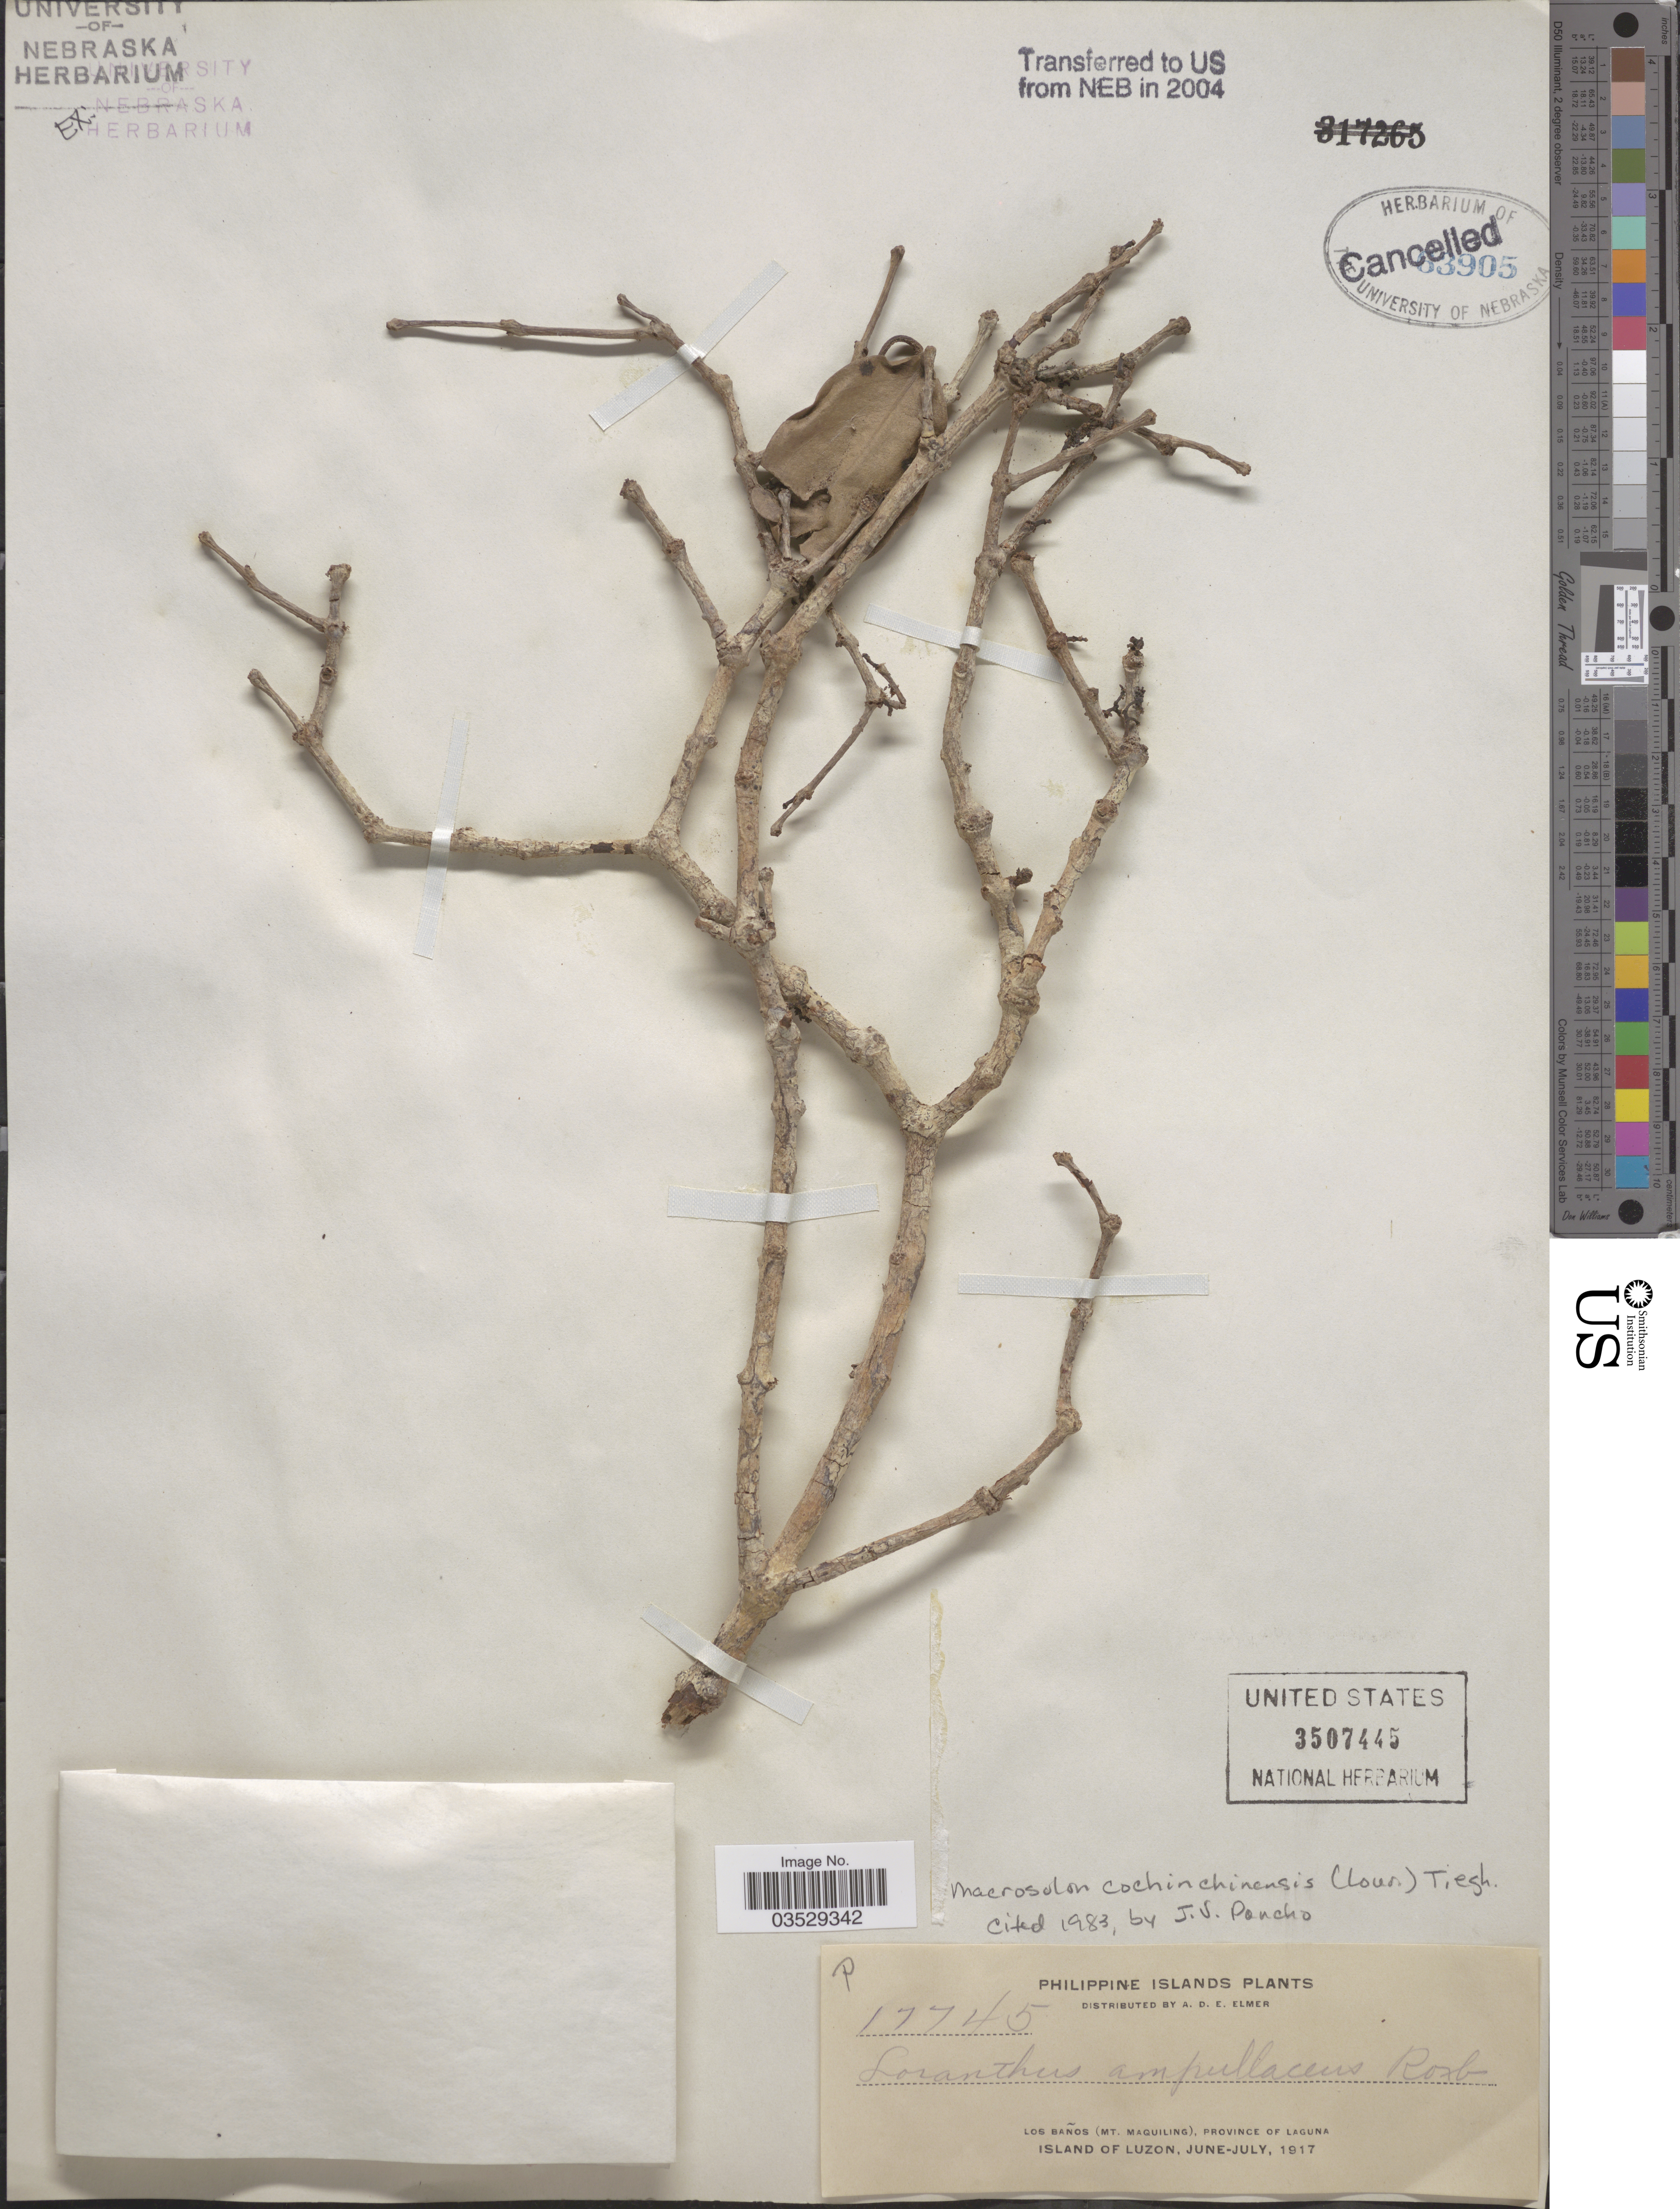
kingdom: Plantae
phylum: Tracheophyta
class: Magnoliopsida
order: Santalales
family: Loranthaceae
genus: Macrosolen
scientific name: Macrosolen cochinchinensis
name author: (Lour.) Tiegh.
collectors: A. D. E. Elmer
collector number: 17745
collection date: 1917-06/1917-07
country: Philippines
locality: Los Baños (Mt. Maquiling), Province of Laguna. Island of Luzon.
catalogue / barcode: US 3507445